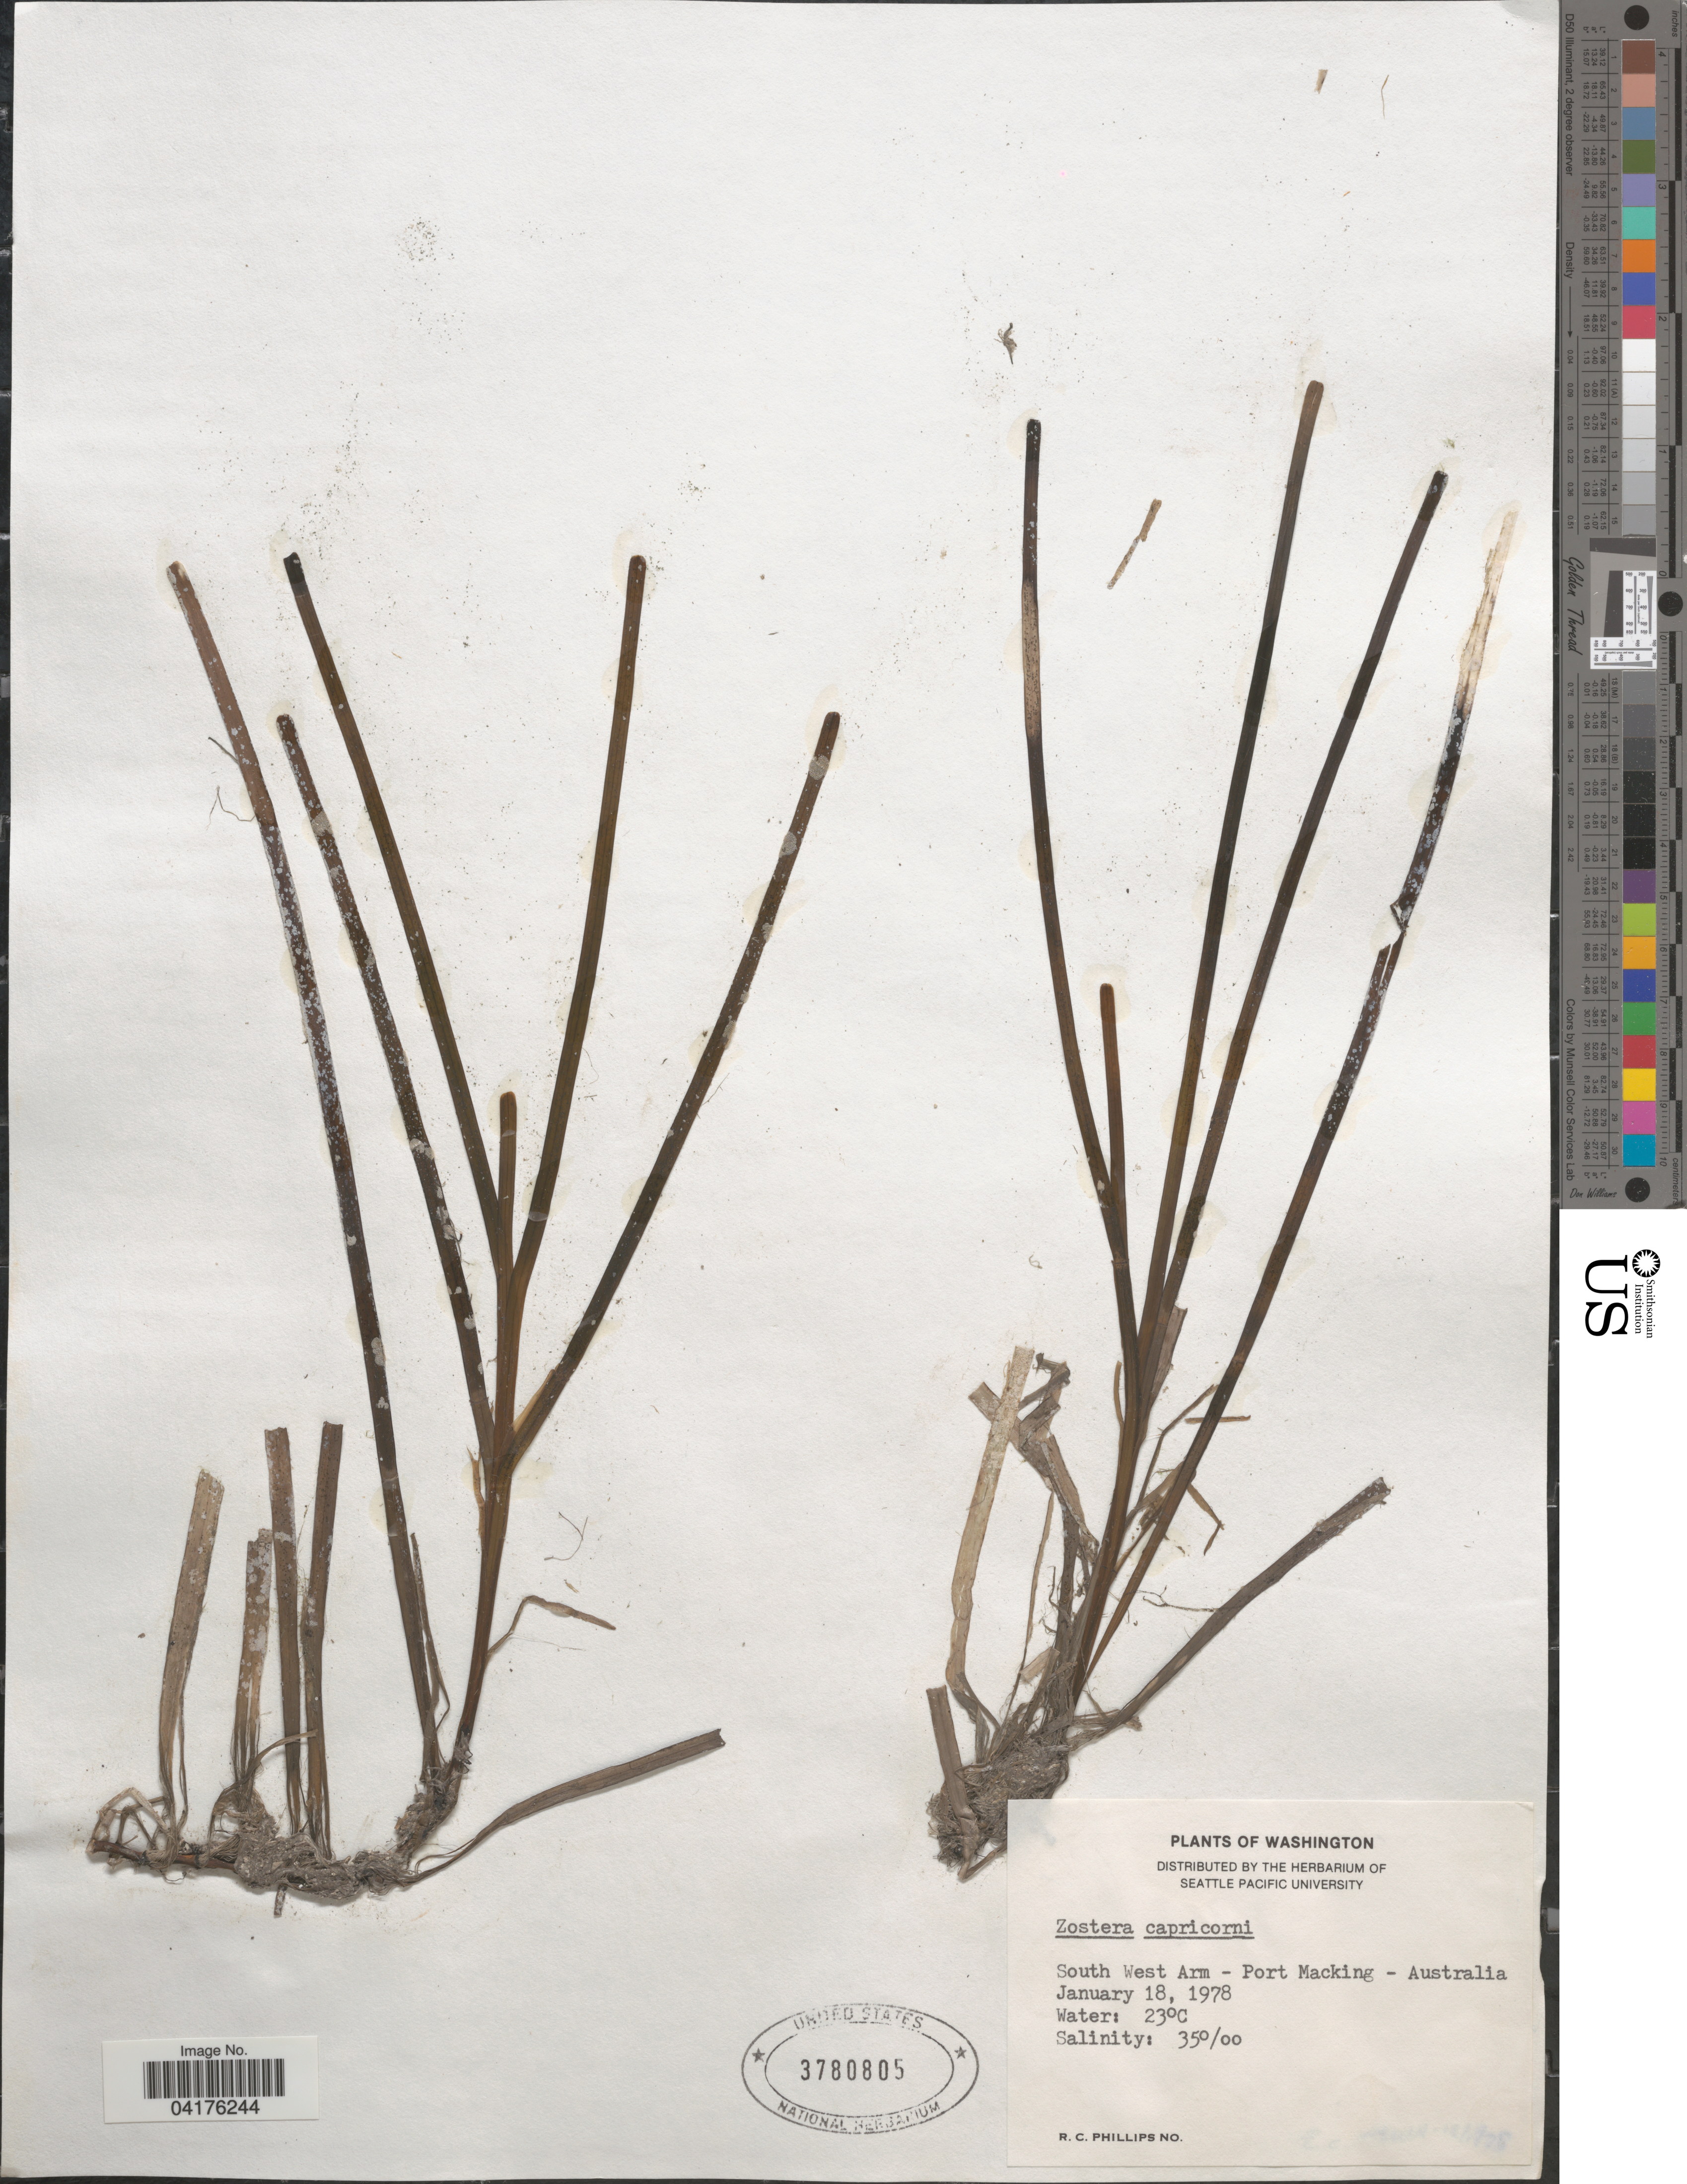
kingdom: Plantae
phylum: Tracheophyta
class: Liliopsida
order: Alismatales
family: Zosteraceae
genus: Zostera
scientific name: Zostera capricorni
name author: Asch.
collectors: R. C. Phillips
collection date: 1978-01-18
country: Australia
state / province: New South Wales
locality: South West Arm - Port Macking [= Port Hacking].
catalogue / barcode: US 3780805